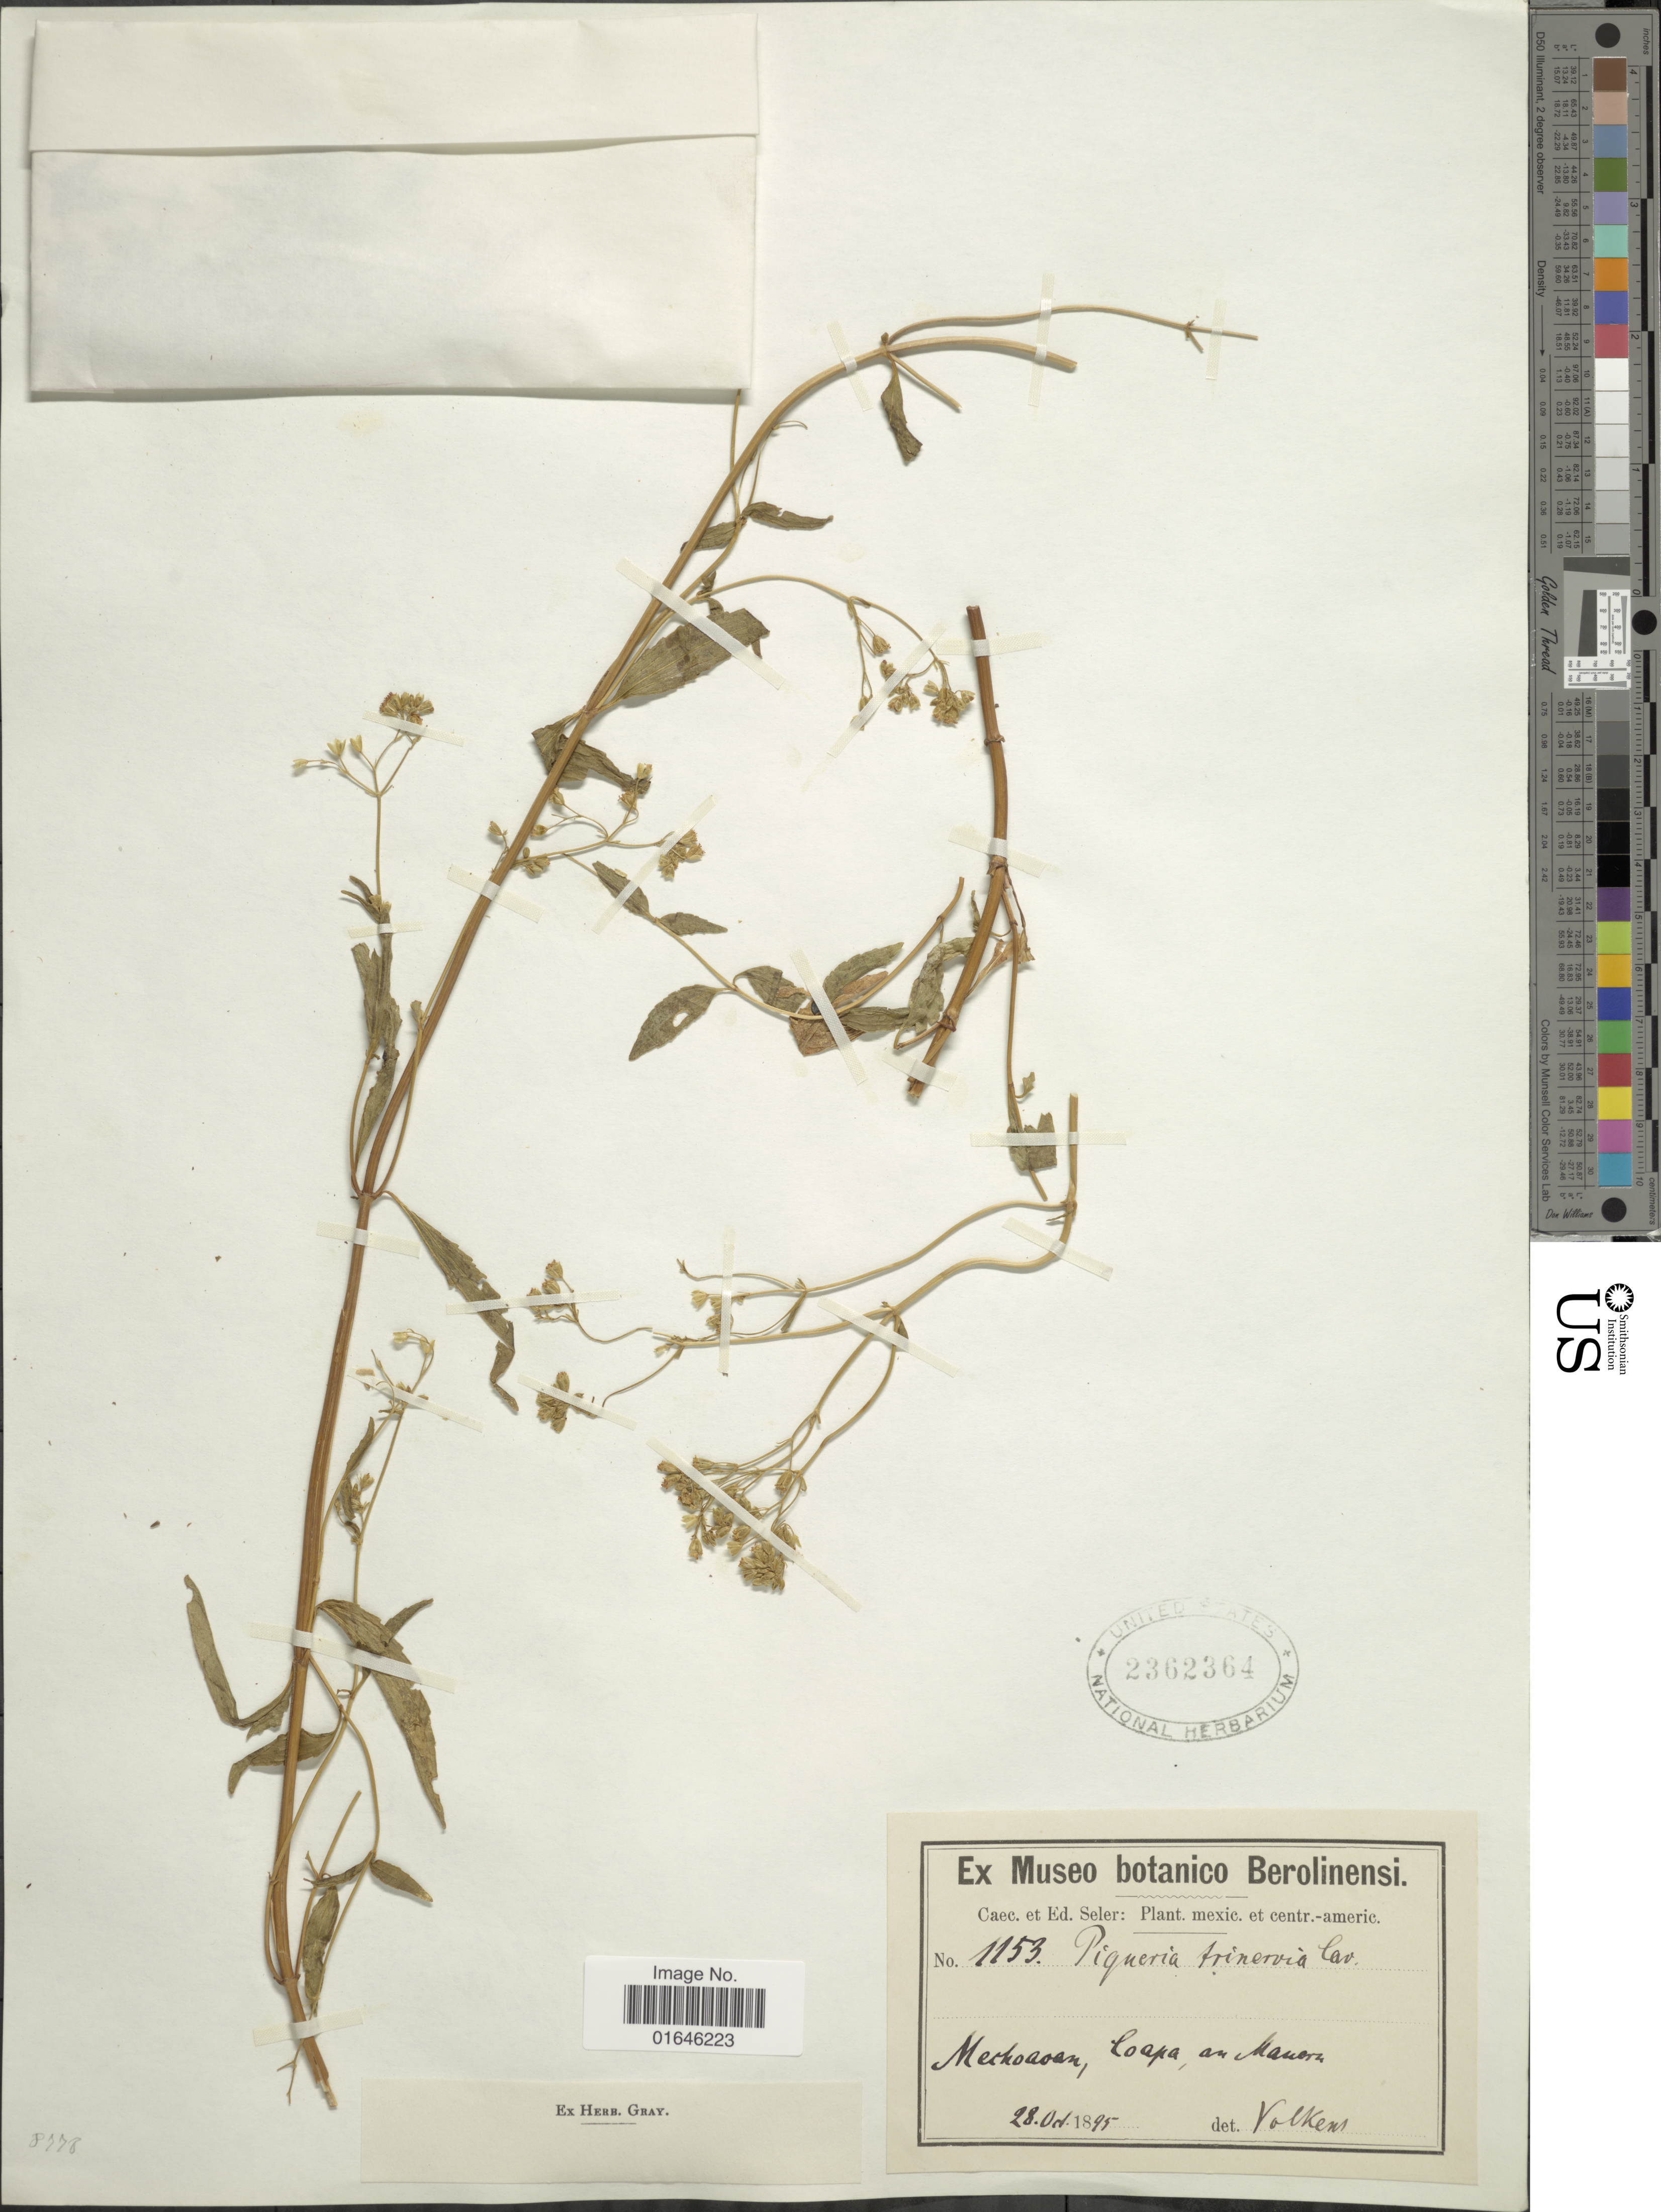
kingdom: Plantae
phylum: Tracheophyta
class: Magnoliopsida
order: Asterales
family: Asteraceae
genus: Piqueria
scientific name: Piqueria trinervia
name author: Cav.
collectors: C. Seler & E. Seler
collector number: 1153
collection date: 1895-10-28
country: Mexico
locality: Mechoacan, Coapa, Am Mauern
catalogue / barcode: US 2362364